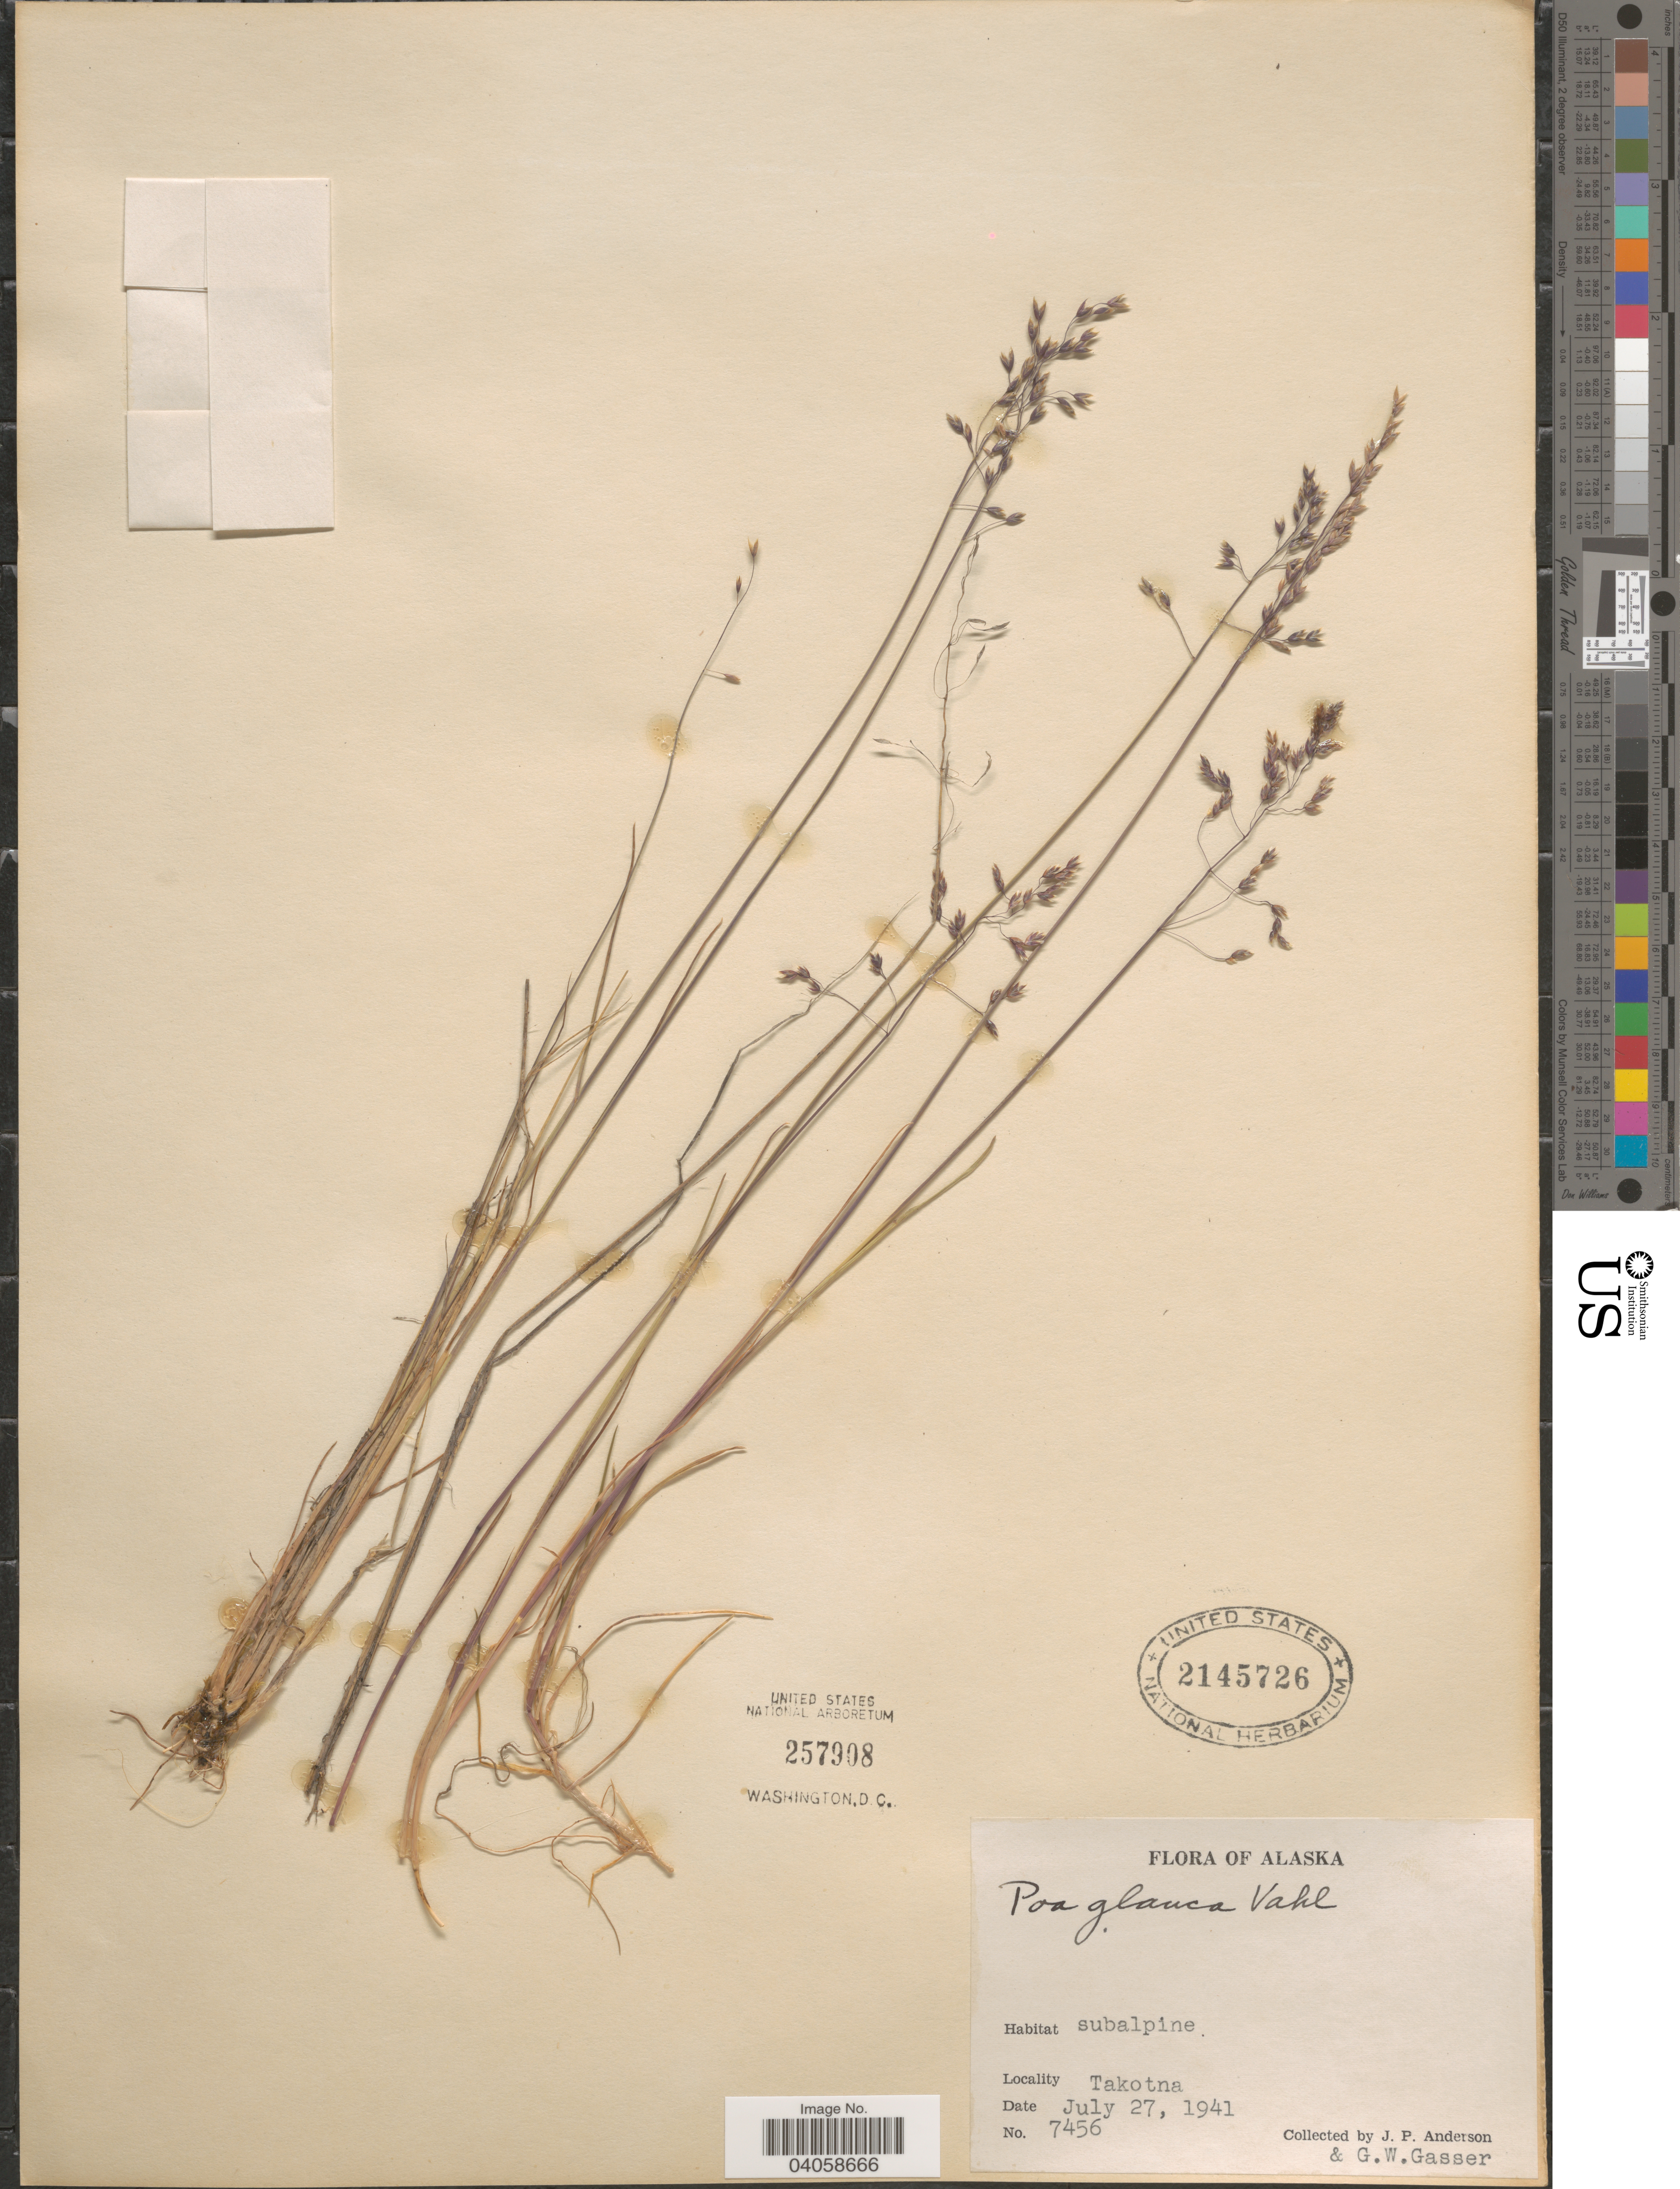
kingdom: Plantae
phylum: Tracheophyta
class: Liliopsida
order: Poales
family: Poaceae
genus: Poa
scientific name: Poa glauca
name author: Vahl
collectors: J. P. Anderson & G. Gasser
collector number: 7456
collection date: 1941-07-27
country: United States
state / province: Alaska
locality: Takotna.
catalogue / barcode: US 2145726